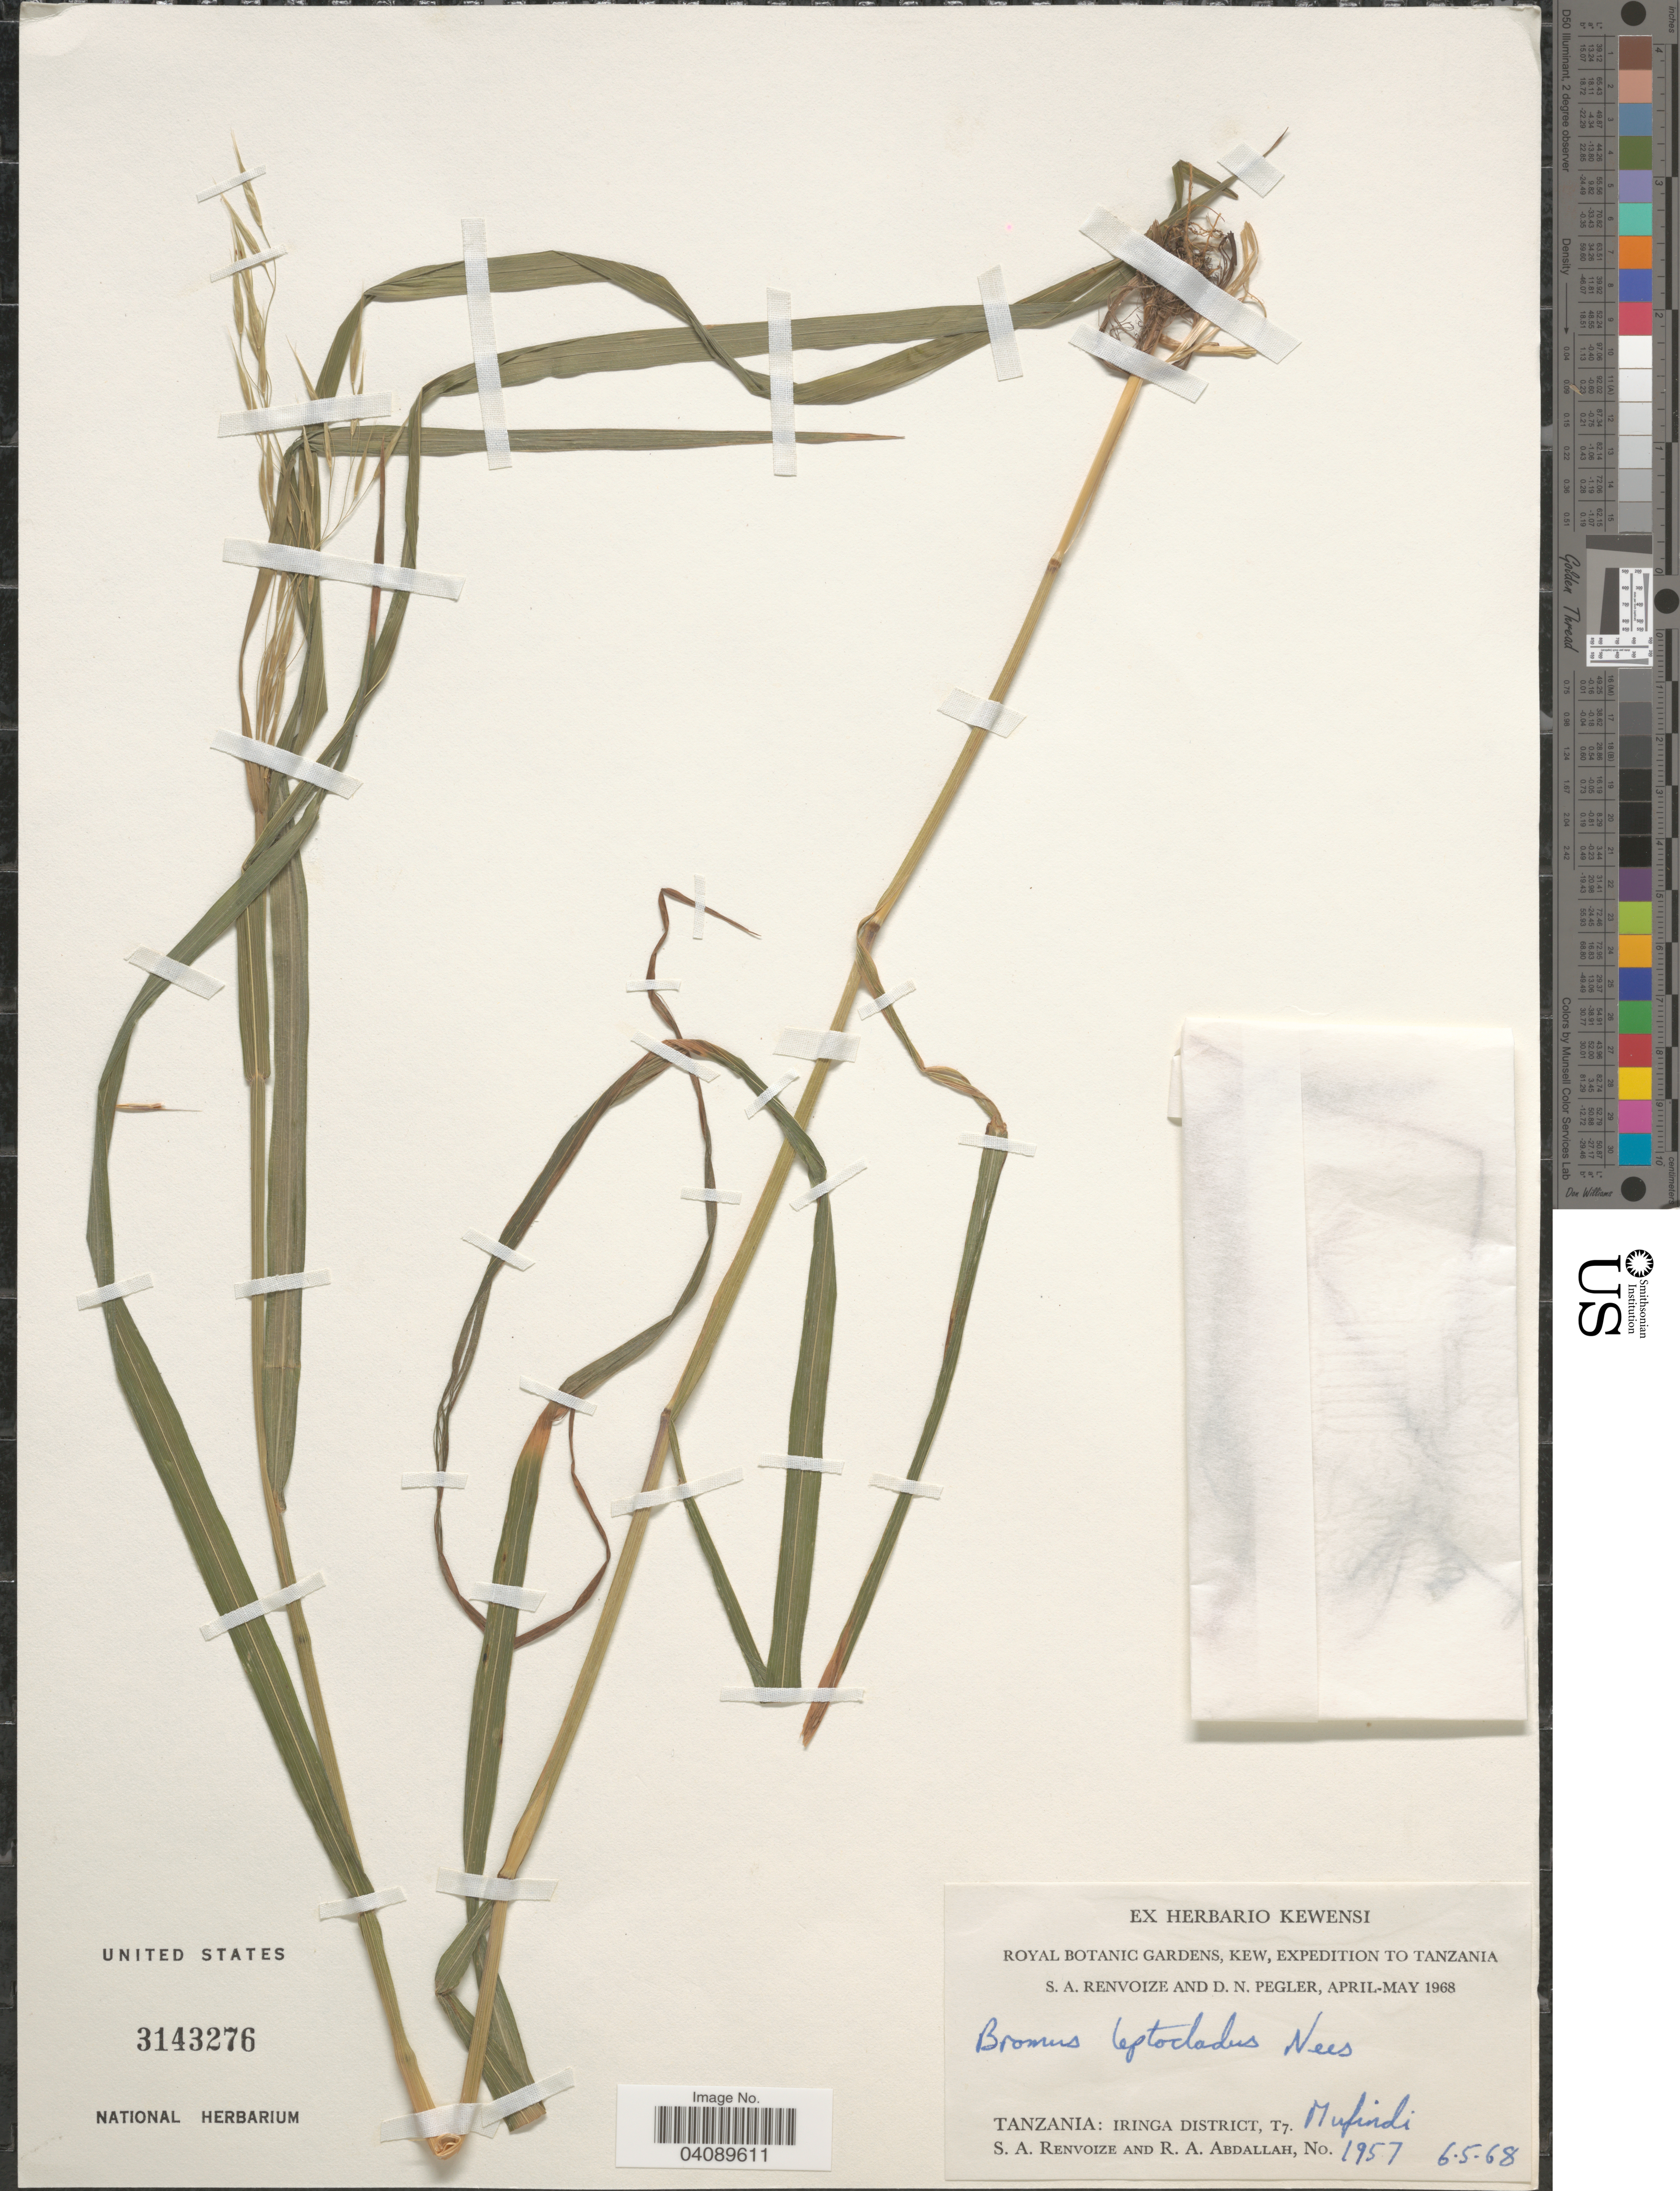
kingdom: Plantae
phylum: Tracheophyta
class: Liliopsida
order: Poales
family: Poaceae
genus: Bromus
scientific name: Bromus leptoclados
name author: Nees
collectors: S. A. Renvoize & R. Abdallah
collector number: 1957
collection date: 1968-05-06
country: Tanzania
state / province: Iringa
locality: Royal Botanic Gardens, Kew, Expedition to Tanzania. S.A. Renvoize and D.N. Pegler, April-May 1968. Iringa District, T7. Mufindi.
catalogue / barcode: US 3143276